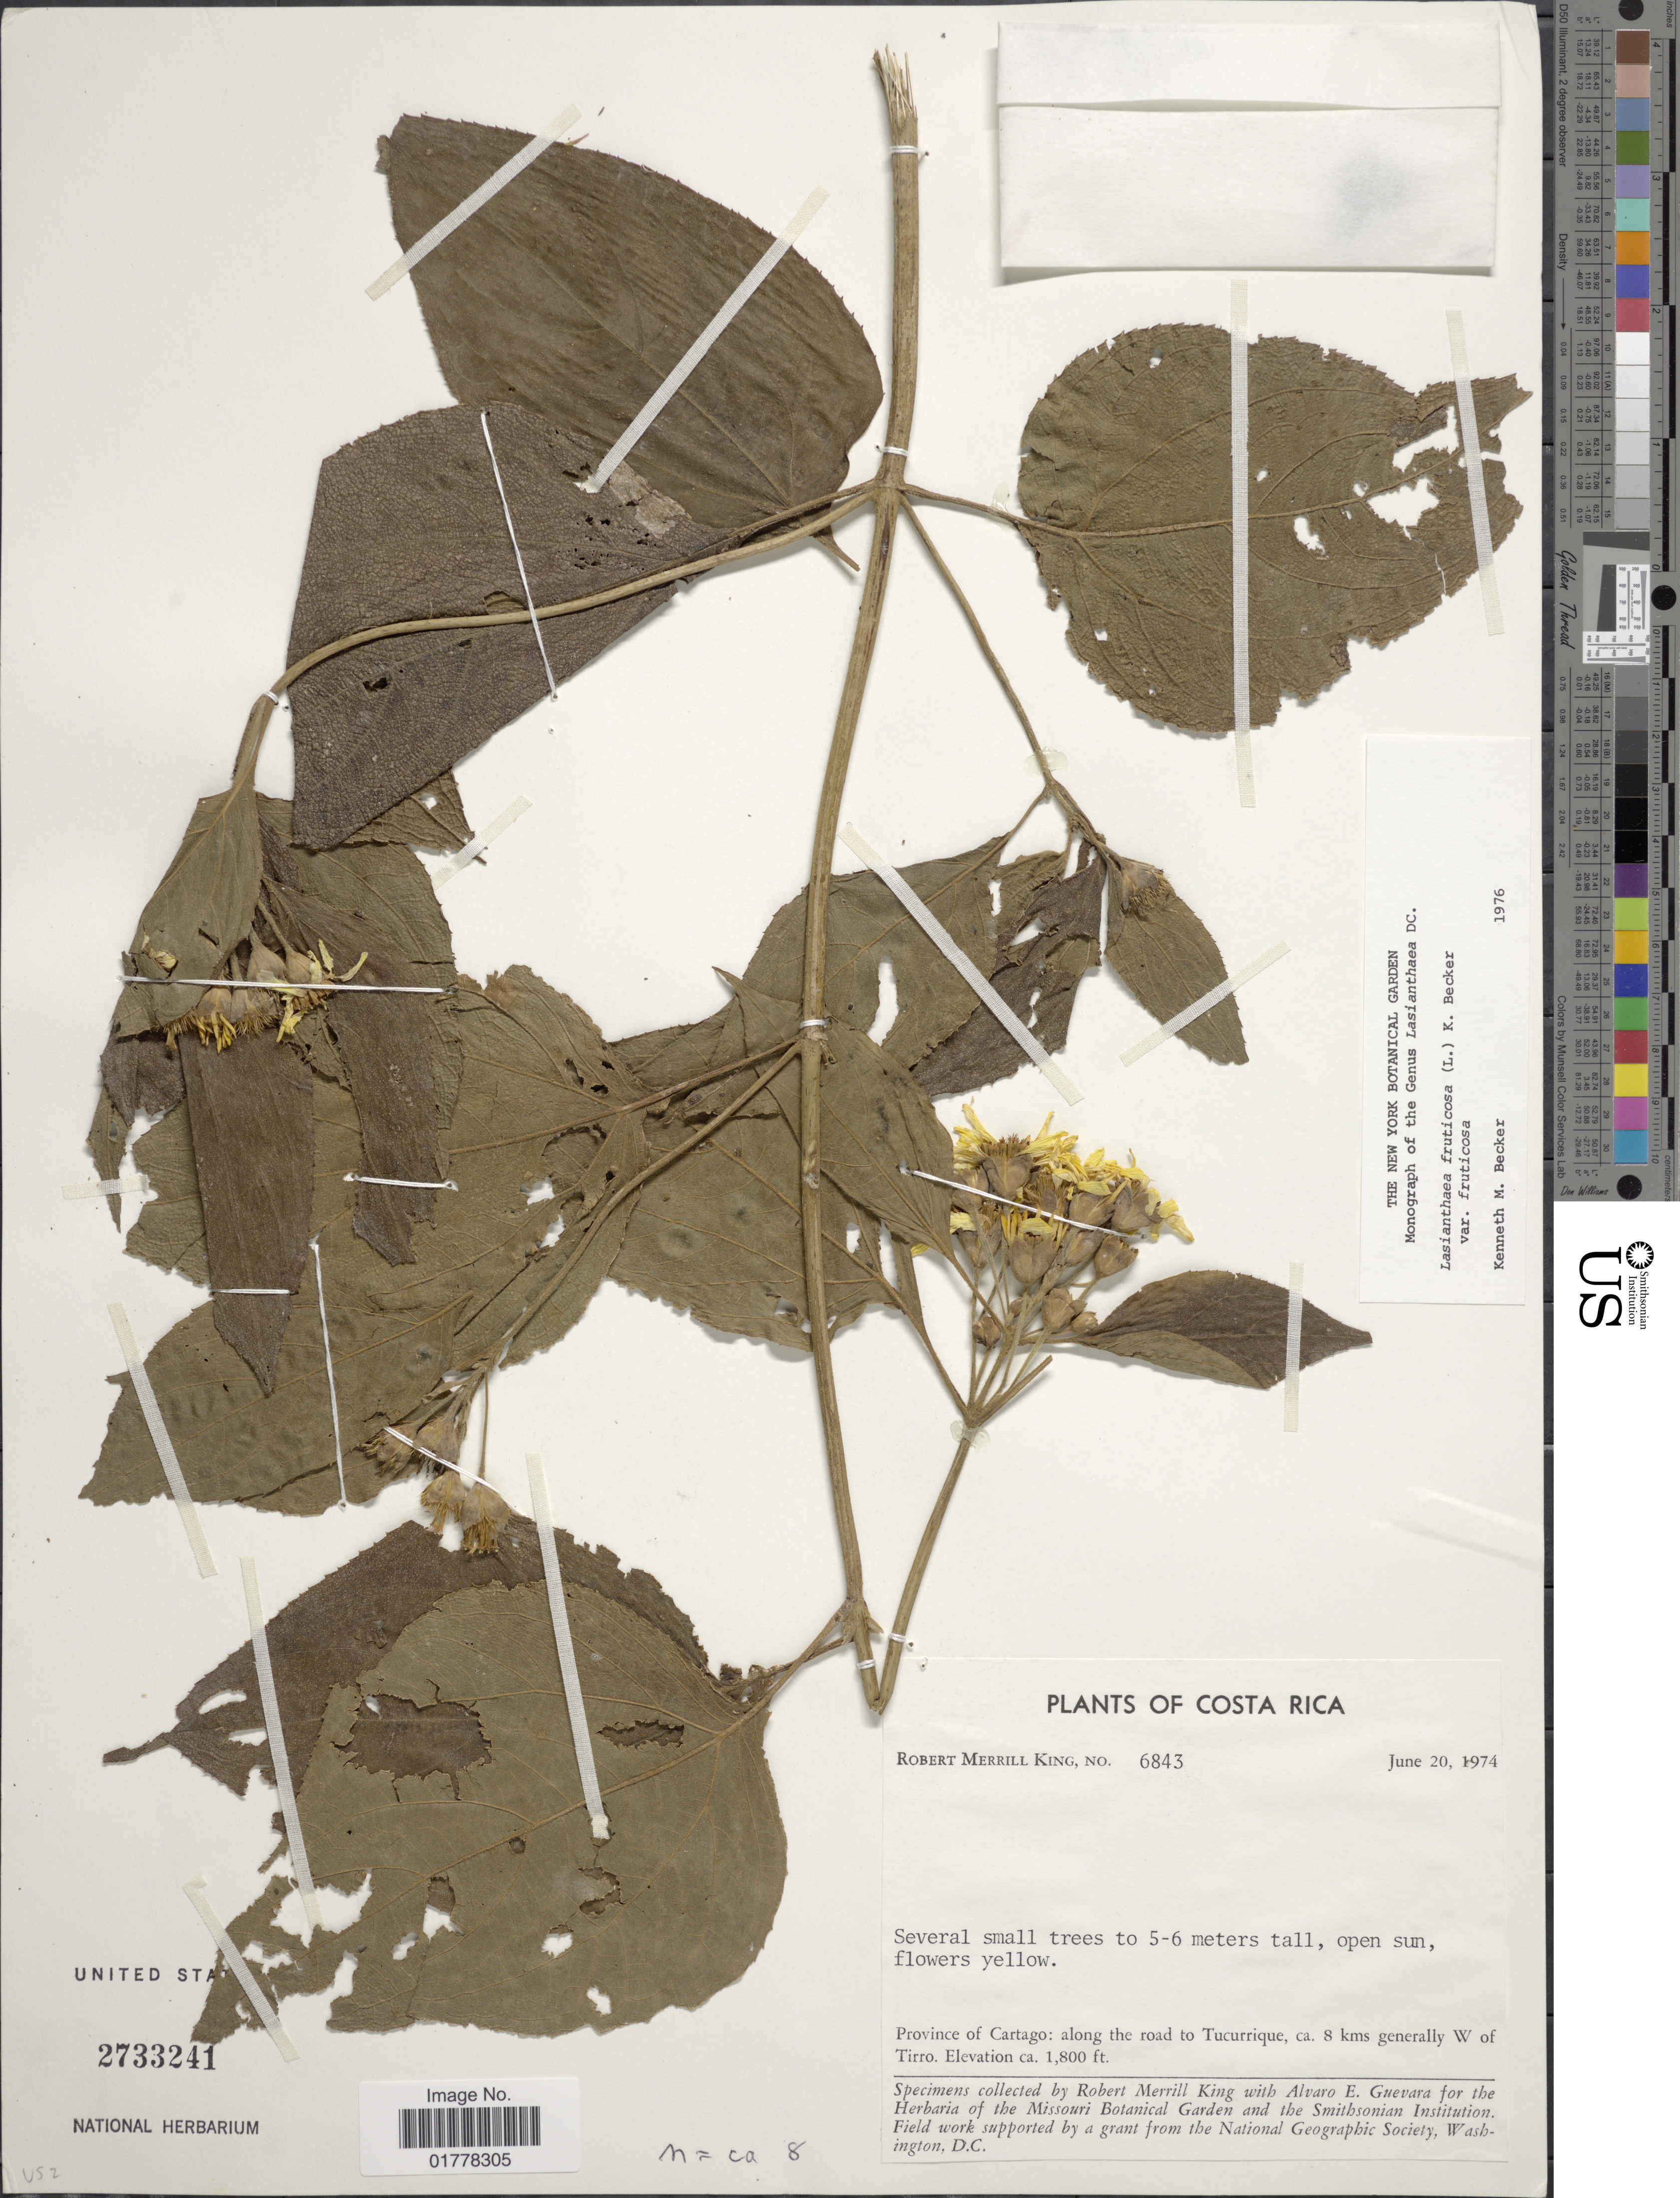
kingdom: Plantae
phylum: Tracheophyta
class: Magnoliopsida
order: Asterales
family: Asteraceae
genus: Lasianthaea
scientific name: Lasianthaea fruticosa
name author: (L.) K.M. Becker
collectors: R. M. King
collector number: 6843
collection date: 1974-06-20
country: Costa Rica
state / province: Cartago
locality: Province of Cartago: along the roda to Tucurrique, ca. 8 kms generally W of Tirro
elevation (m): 549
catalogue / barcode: US 2733241